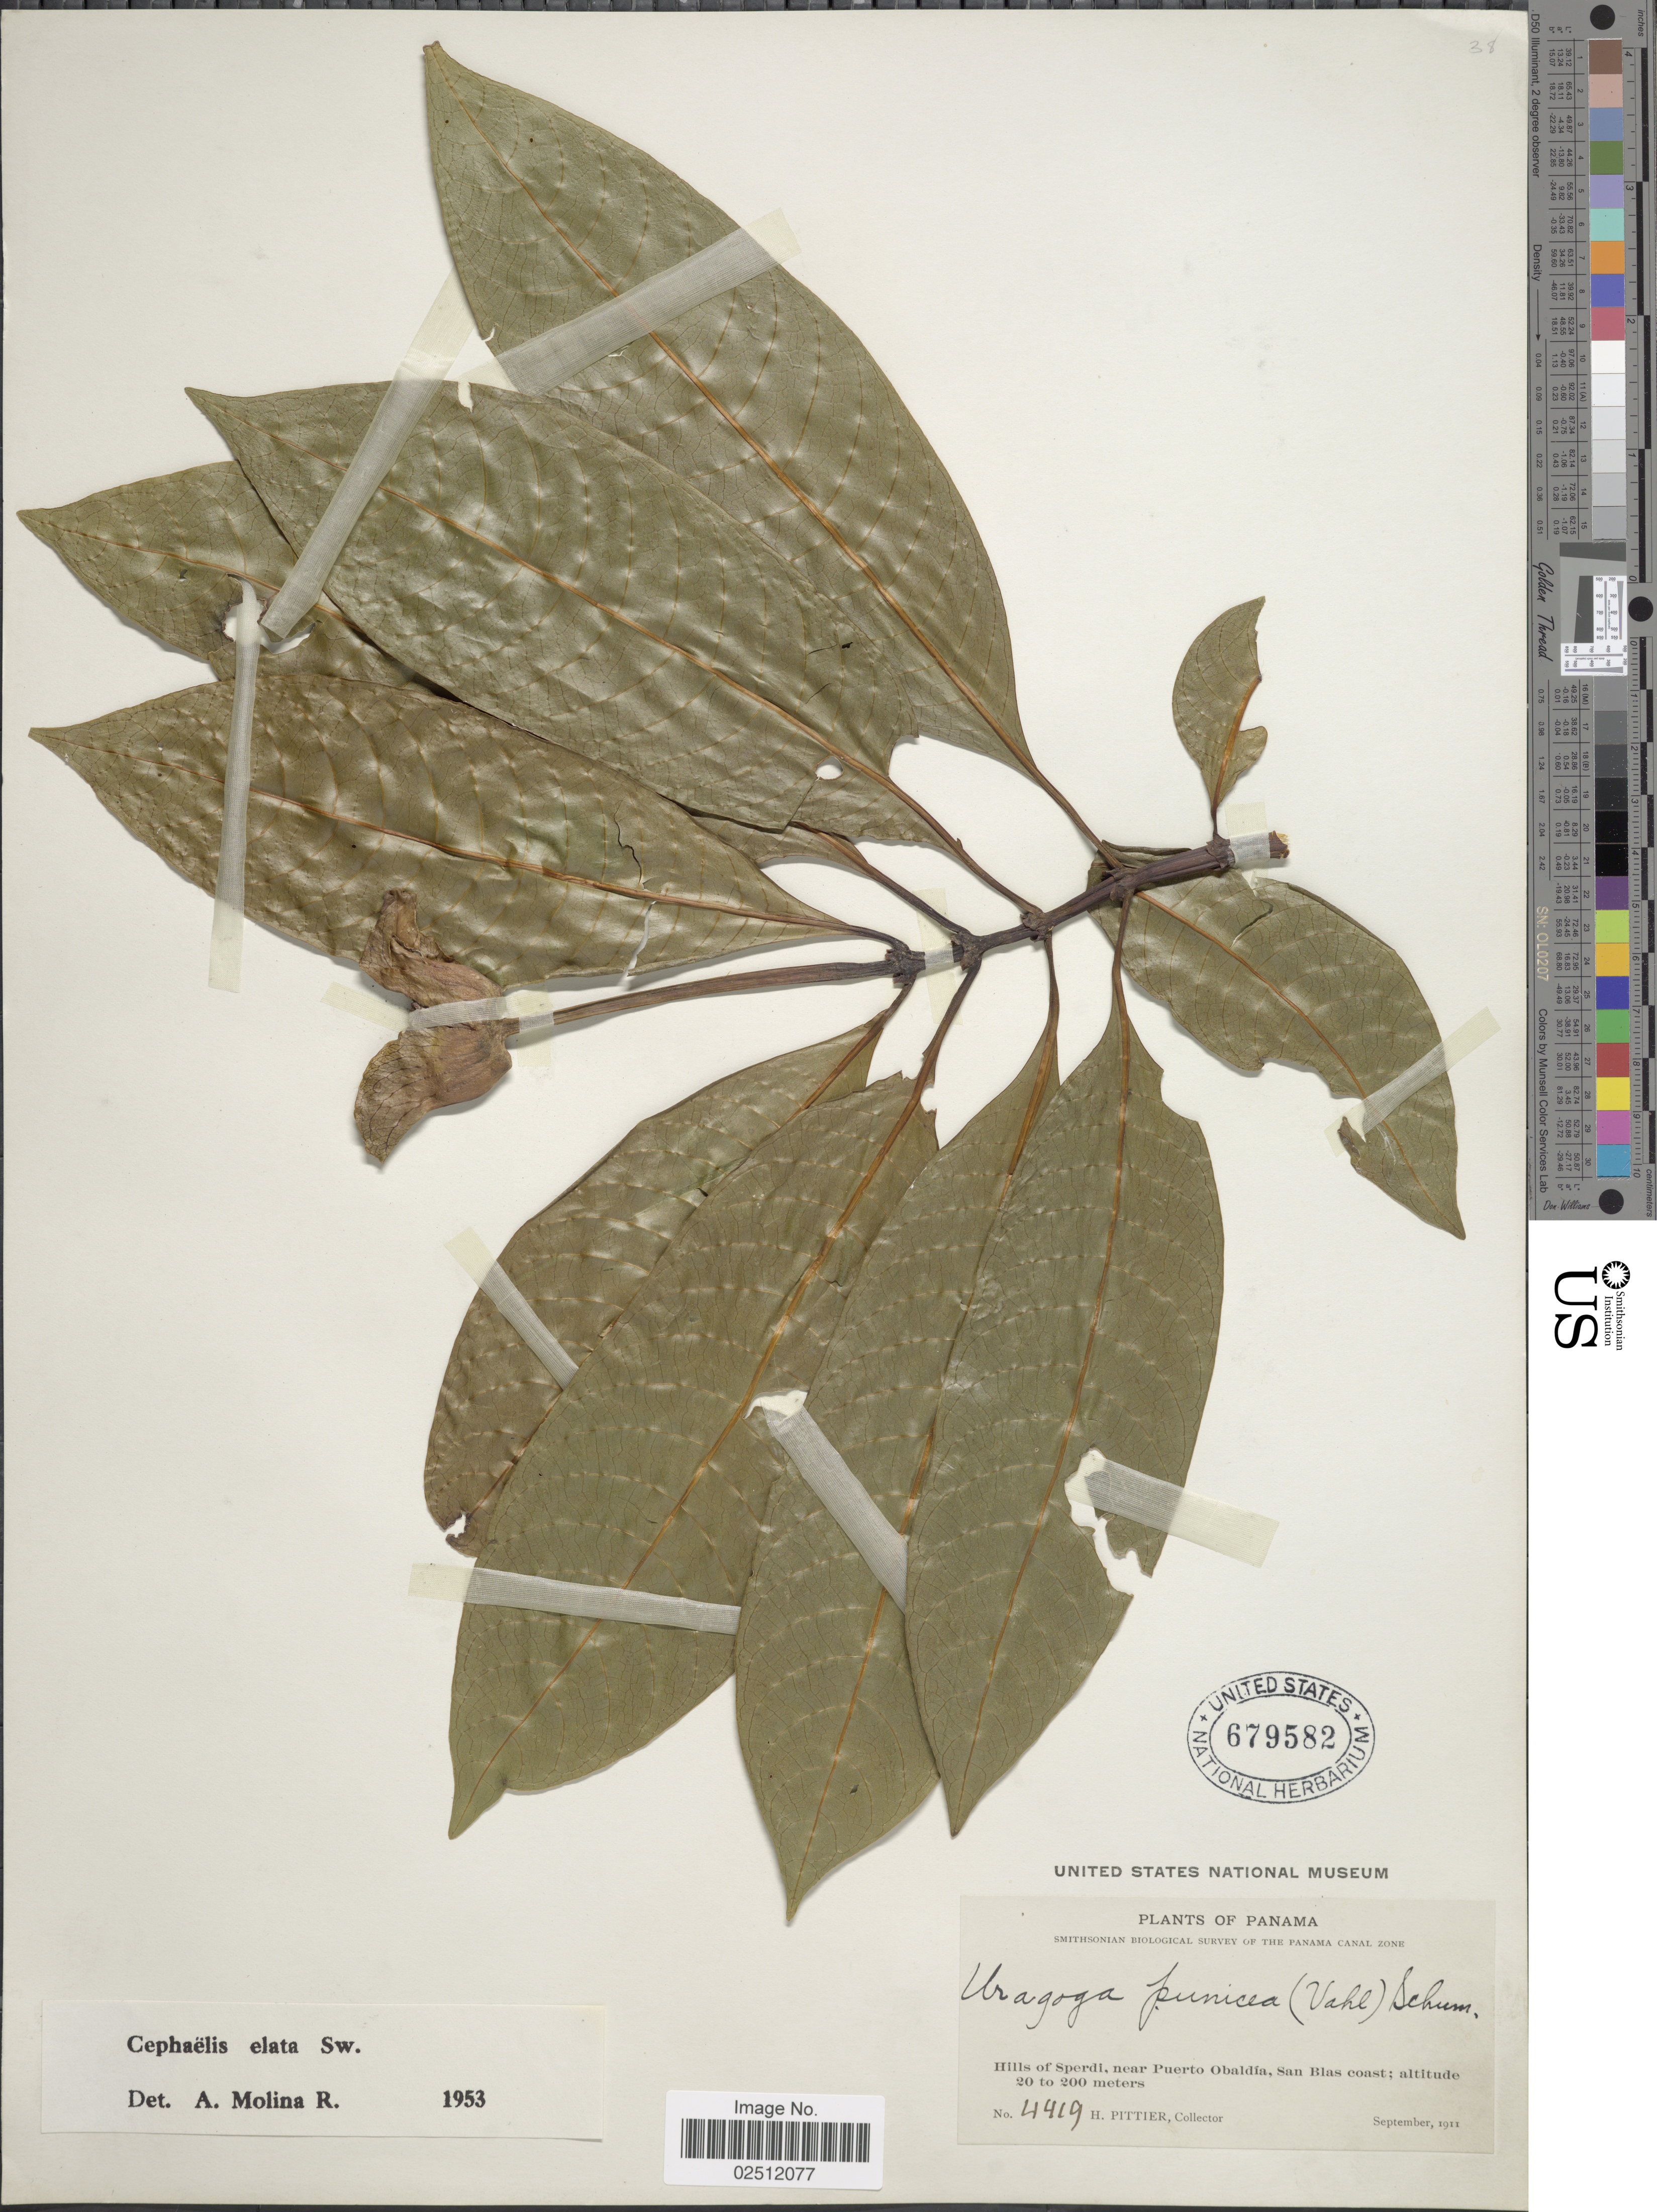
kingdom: Plantae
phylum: Tracheophyta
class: Magnoliopsida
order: Gentianales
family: Rubiaceae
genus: Psychotria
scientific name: Psychotria elata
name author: (Sw.) Hammel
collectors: H. F. Pittier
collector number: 4419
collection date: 1911-09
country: Panama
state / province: Kuna Yala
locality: Hills of Sperdi, near Puerto Obaldía, San Blas coast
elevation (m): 20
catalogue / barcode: US 679582